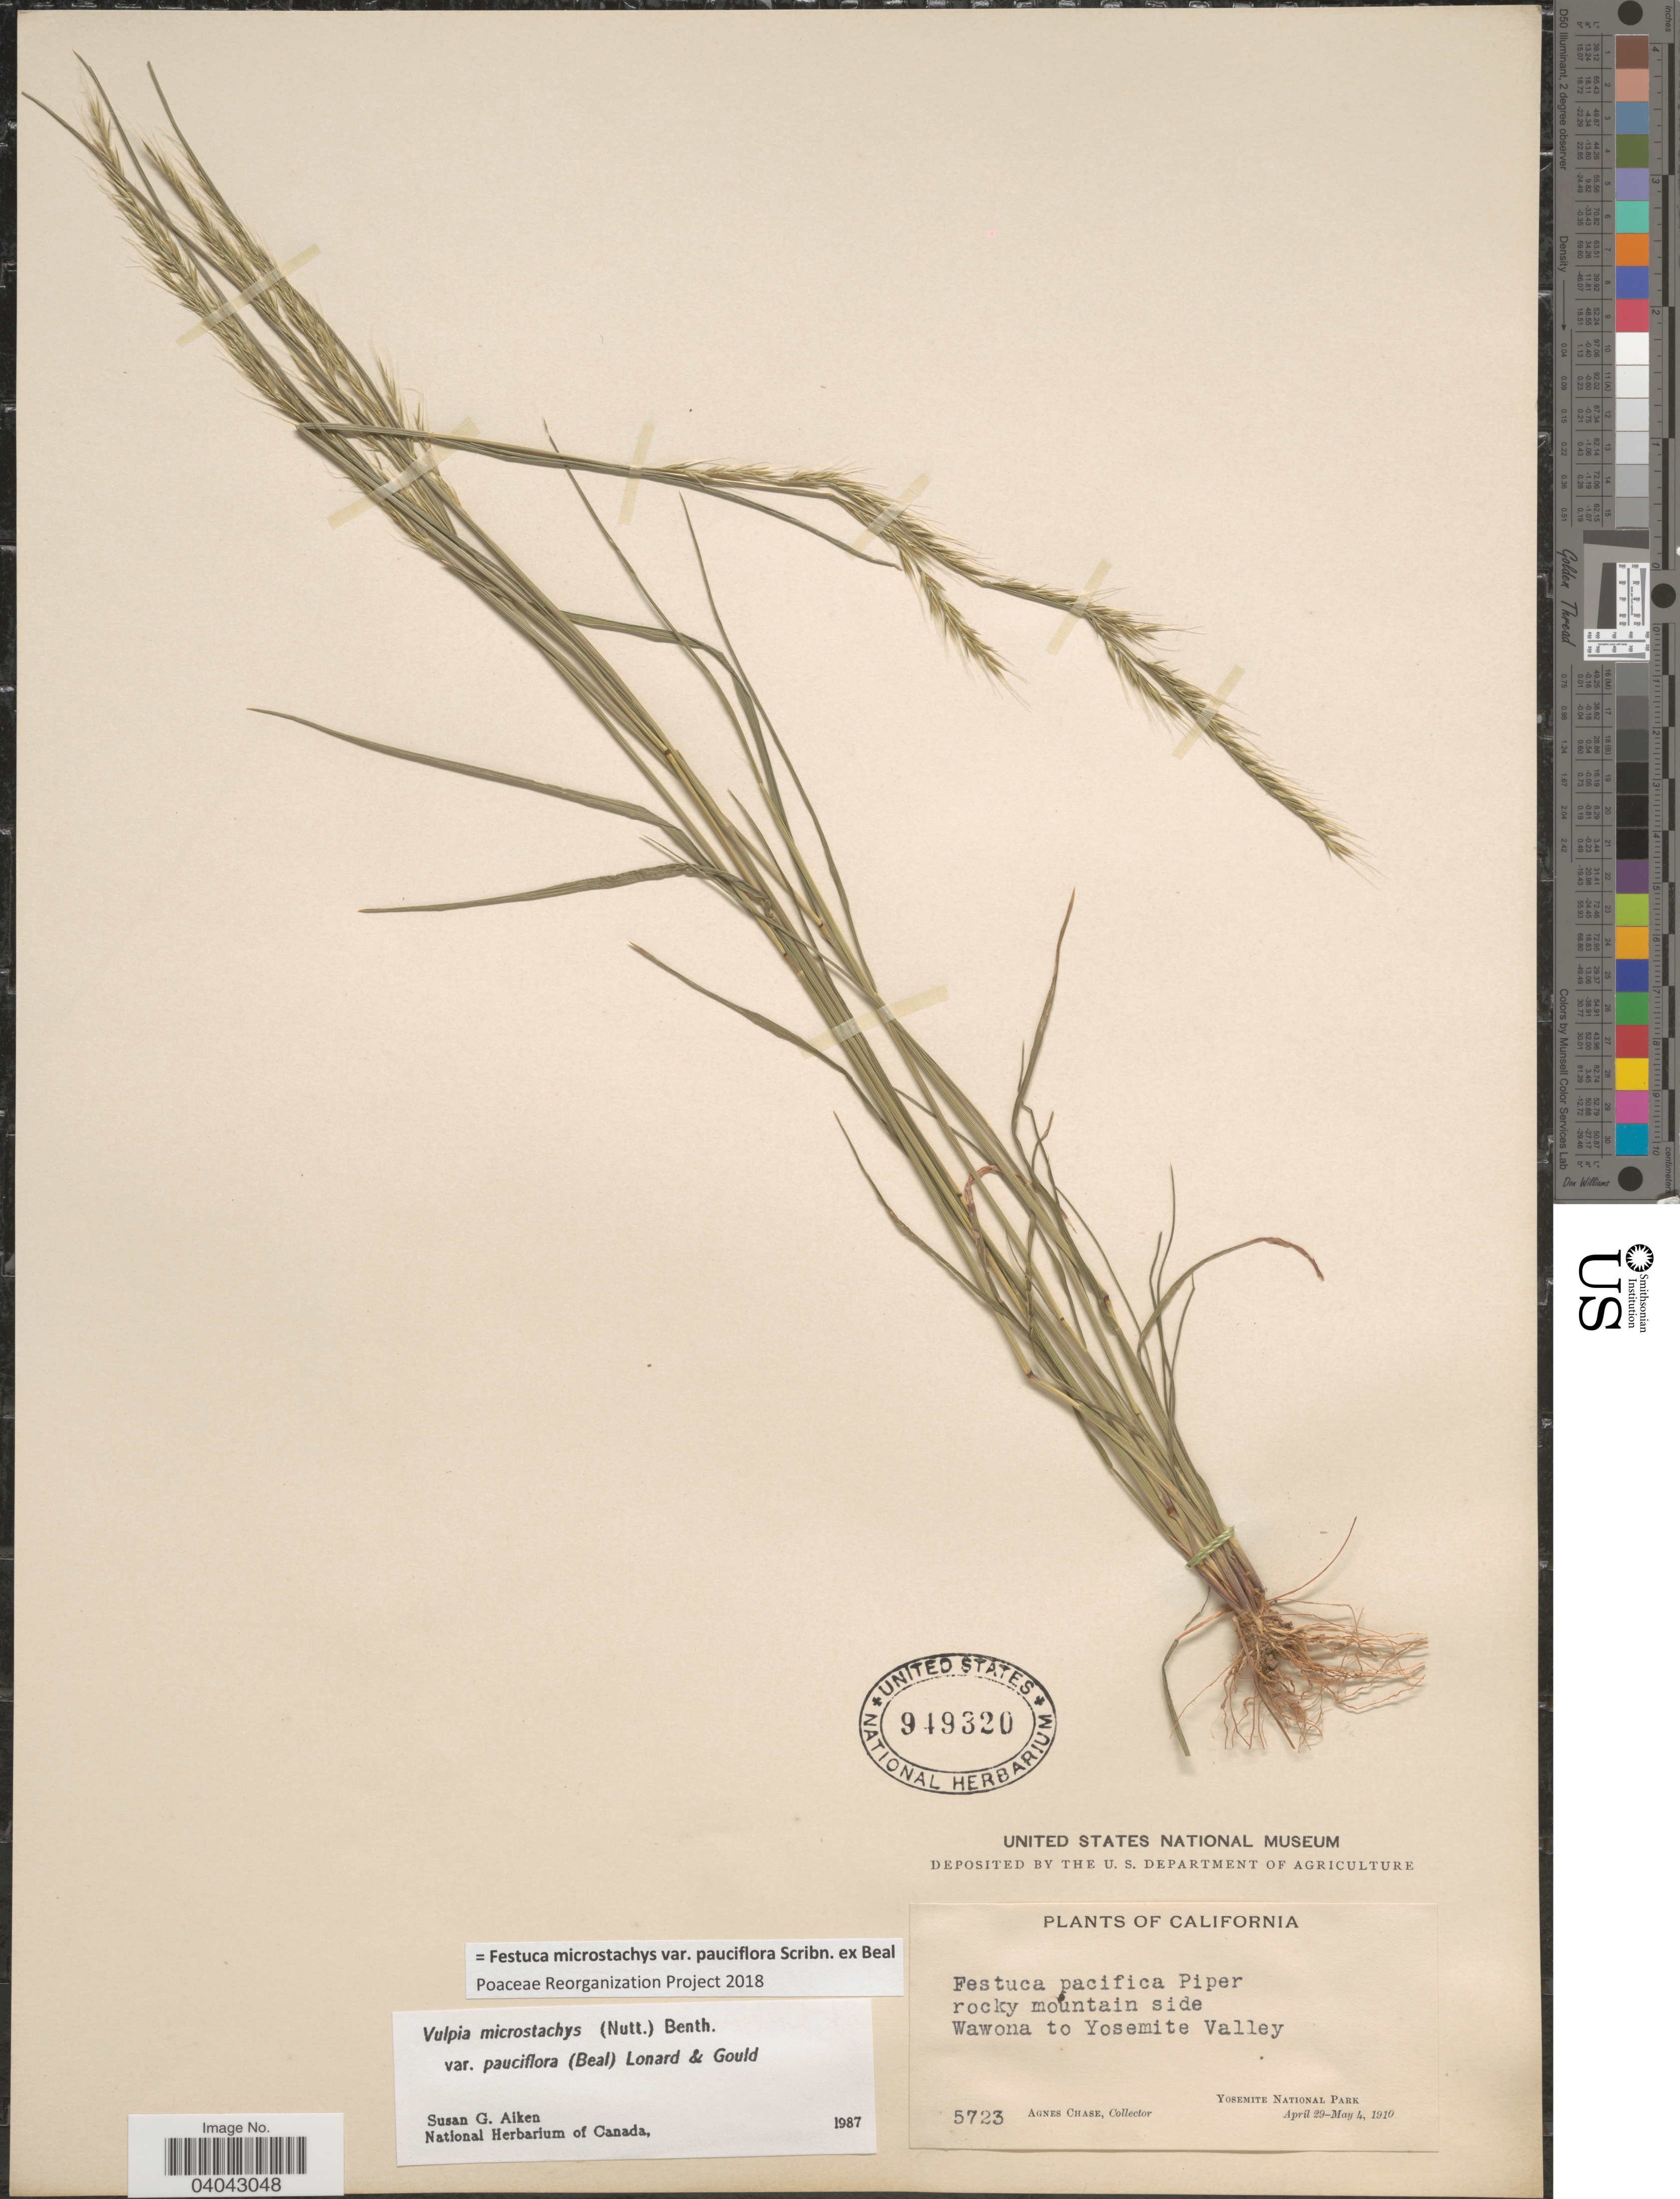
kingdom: Plantae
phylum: Tracheophyta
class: Liliopsida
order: Poales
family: Poaceae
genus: Festuca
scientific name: Festuca microstachys var. pauciflora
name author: Scribn. ex W.J. Beal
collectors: A. Chase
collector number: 5723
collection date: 1910-04-29/1910-05-04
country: United States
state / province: California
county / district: Mariposa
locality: Rocky mountain side Wawona to Yosemite Valley. Yosemite National Park.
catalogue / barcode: US 949320